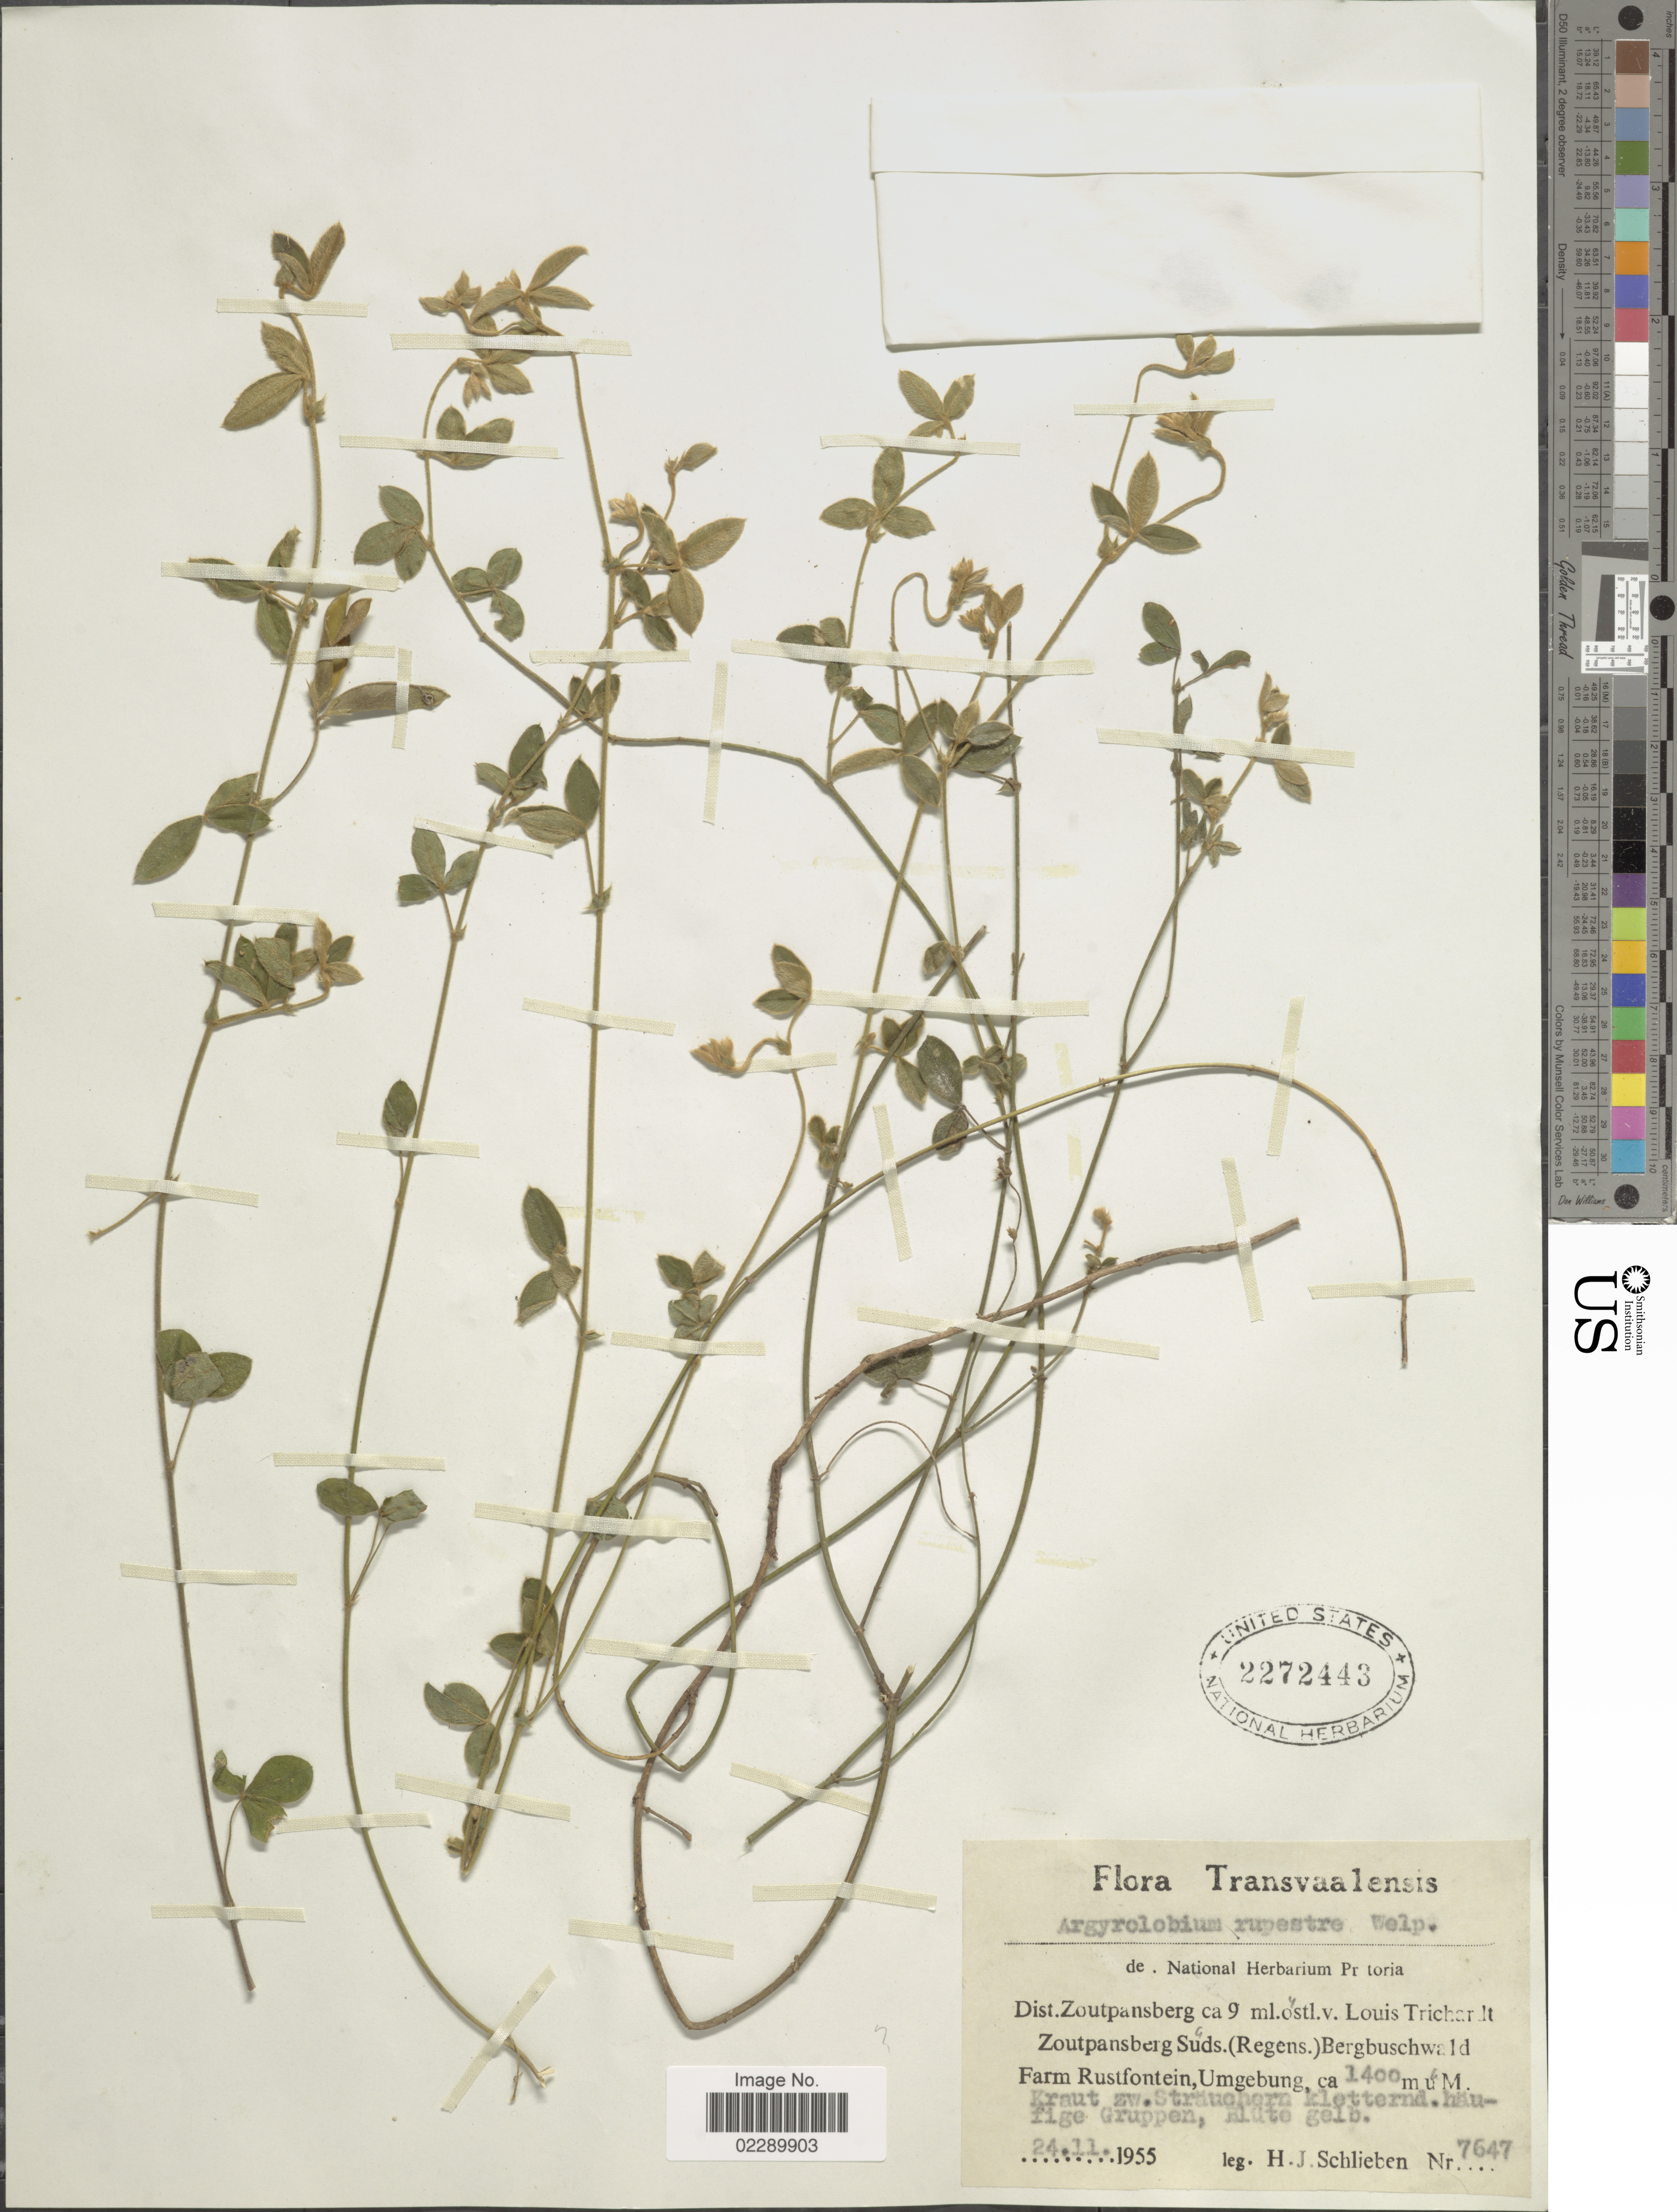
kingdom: Plantae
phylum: Tracheophyta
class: Magnoliopsida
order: Fabales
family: Fabaceae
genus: Argyrolobium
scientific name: Argyrolobium rupestre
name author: (E. Mey.) Walp.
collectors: H. J. Schlieben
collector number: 7647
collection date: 1955-11-24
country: South Africa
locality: Transvaalensis. Dist. Zoutpansberg ca 9 ml. östl. v. Louis Trichar lt Zoutpansberg Süds. (Regens). Bergbuschwald. Farm Rustfontein, Umgebung. Kraut zw. Strauchern kletternd. häufige Gruppen, Blüte gelb.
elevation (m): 1400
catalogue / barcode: US 2272443